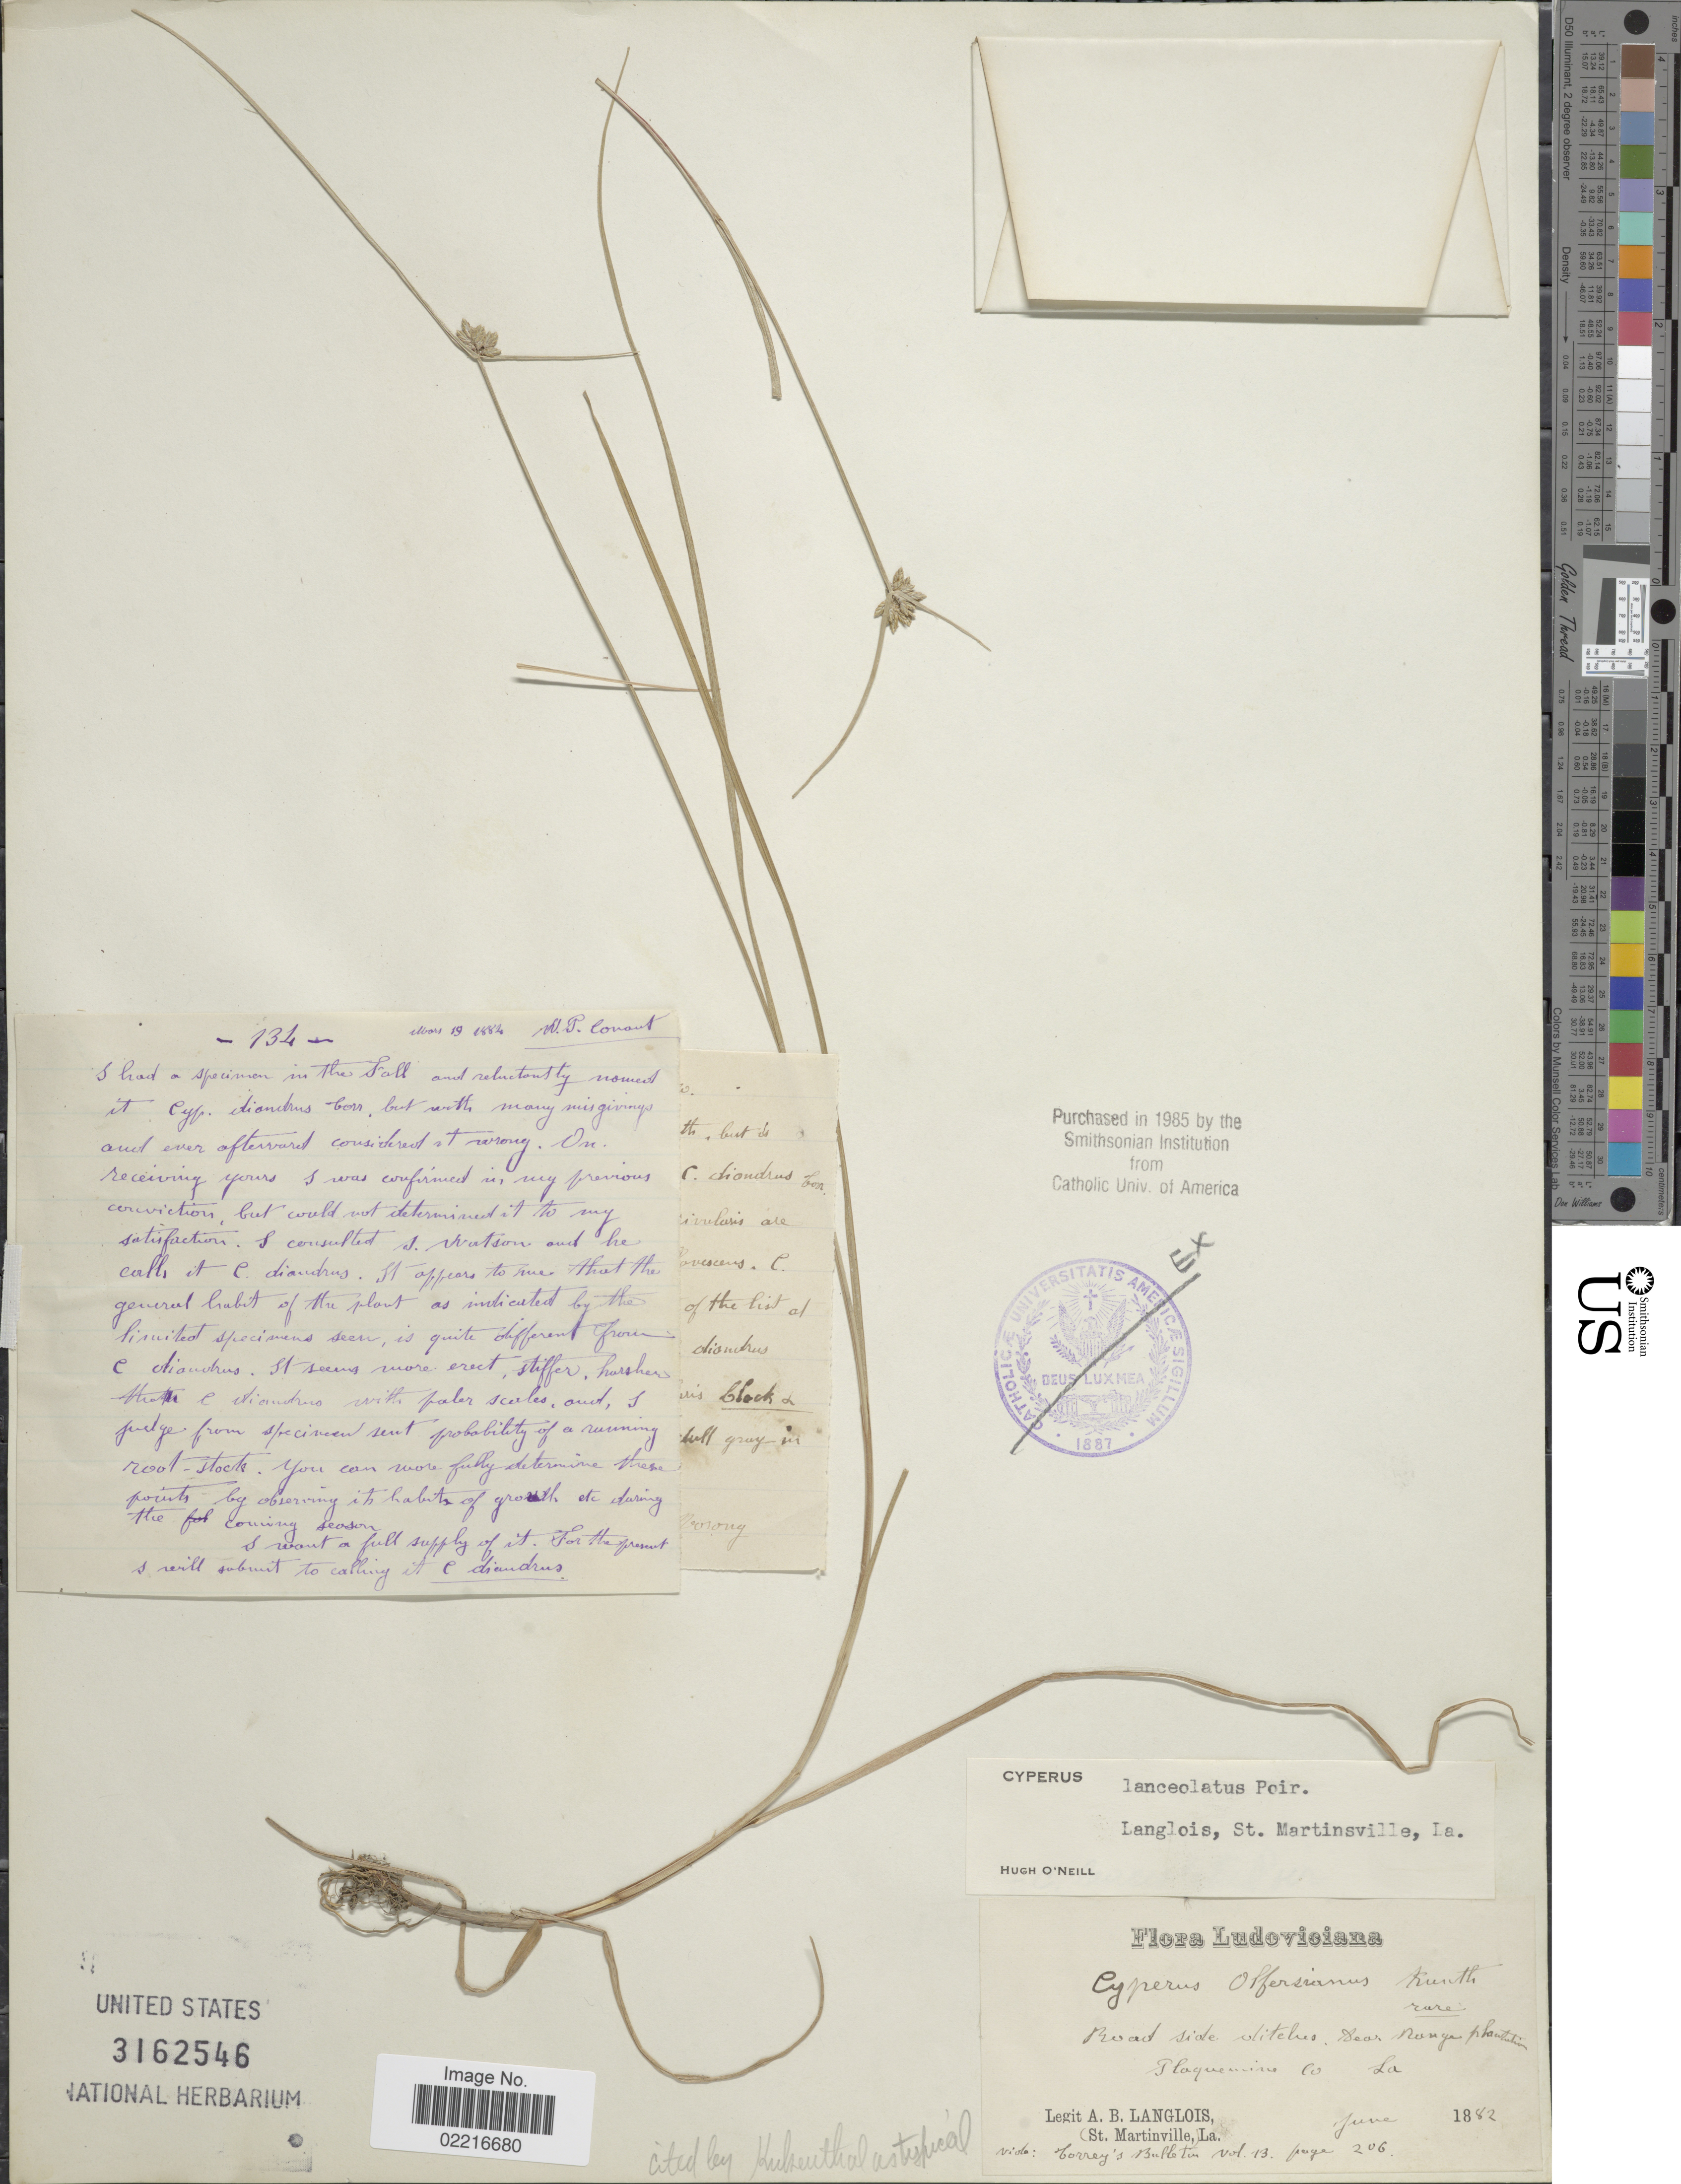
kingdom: Plantae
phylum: Tracheophyta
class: Liliopsida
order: Poales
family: Cyperaceae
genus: Cyperus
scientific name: Cyperus lanceolatus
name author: Poir.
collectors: A. Langlois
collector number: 134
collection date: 1882-06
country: United States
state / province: Louisiana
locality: Road side ditches, Bea Nunge plantation Plaquemines Co.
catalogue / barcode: US 3162546